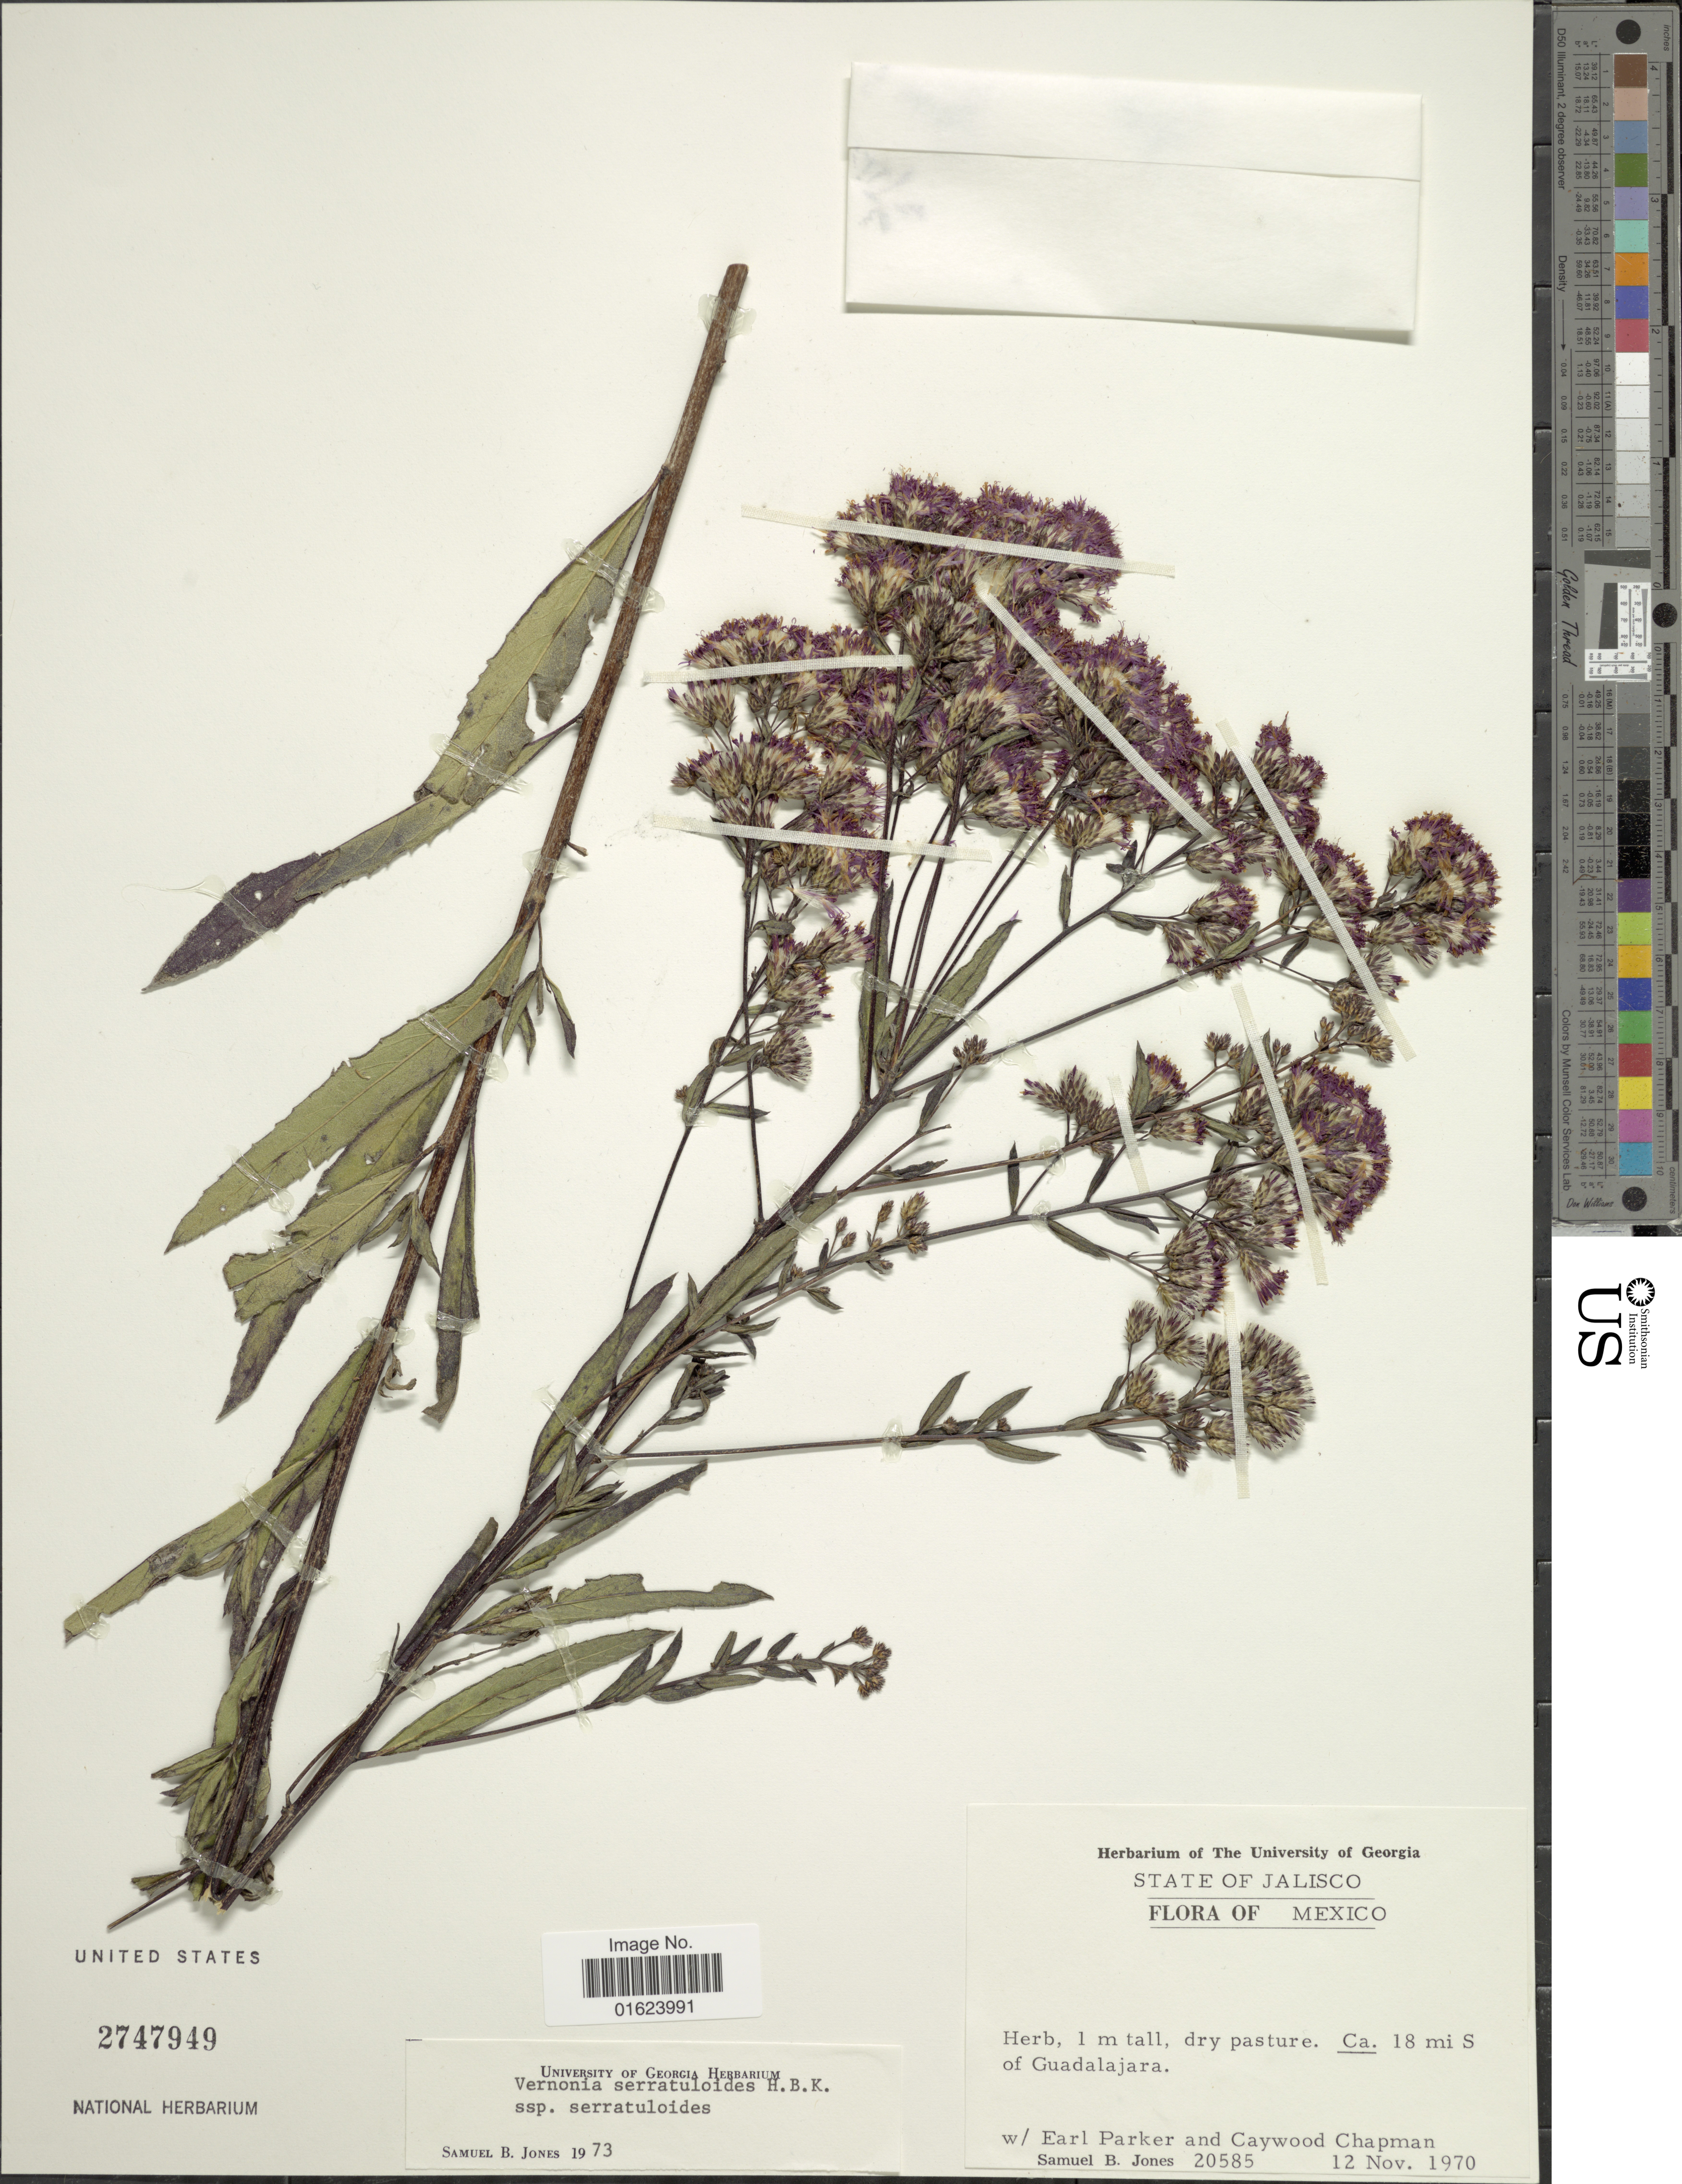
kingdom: Plantae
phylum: Tracheophyta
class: Magnoliopsida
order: Asterales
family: Asteraceae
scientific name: Vickianthus serratuloides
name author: (Kunth) H. Rob.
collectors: E. Parker, C. Chapman & S. B. Jones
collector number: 20585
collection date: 1970-11-12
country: Mexico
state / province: Jalisco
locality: Ca. 18 mi S of Guadalajara.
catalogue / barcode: US 2747949